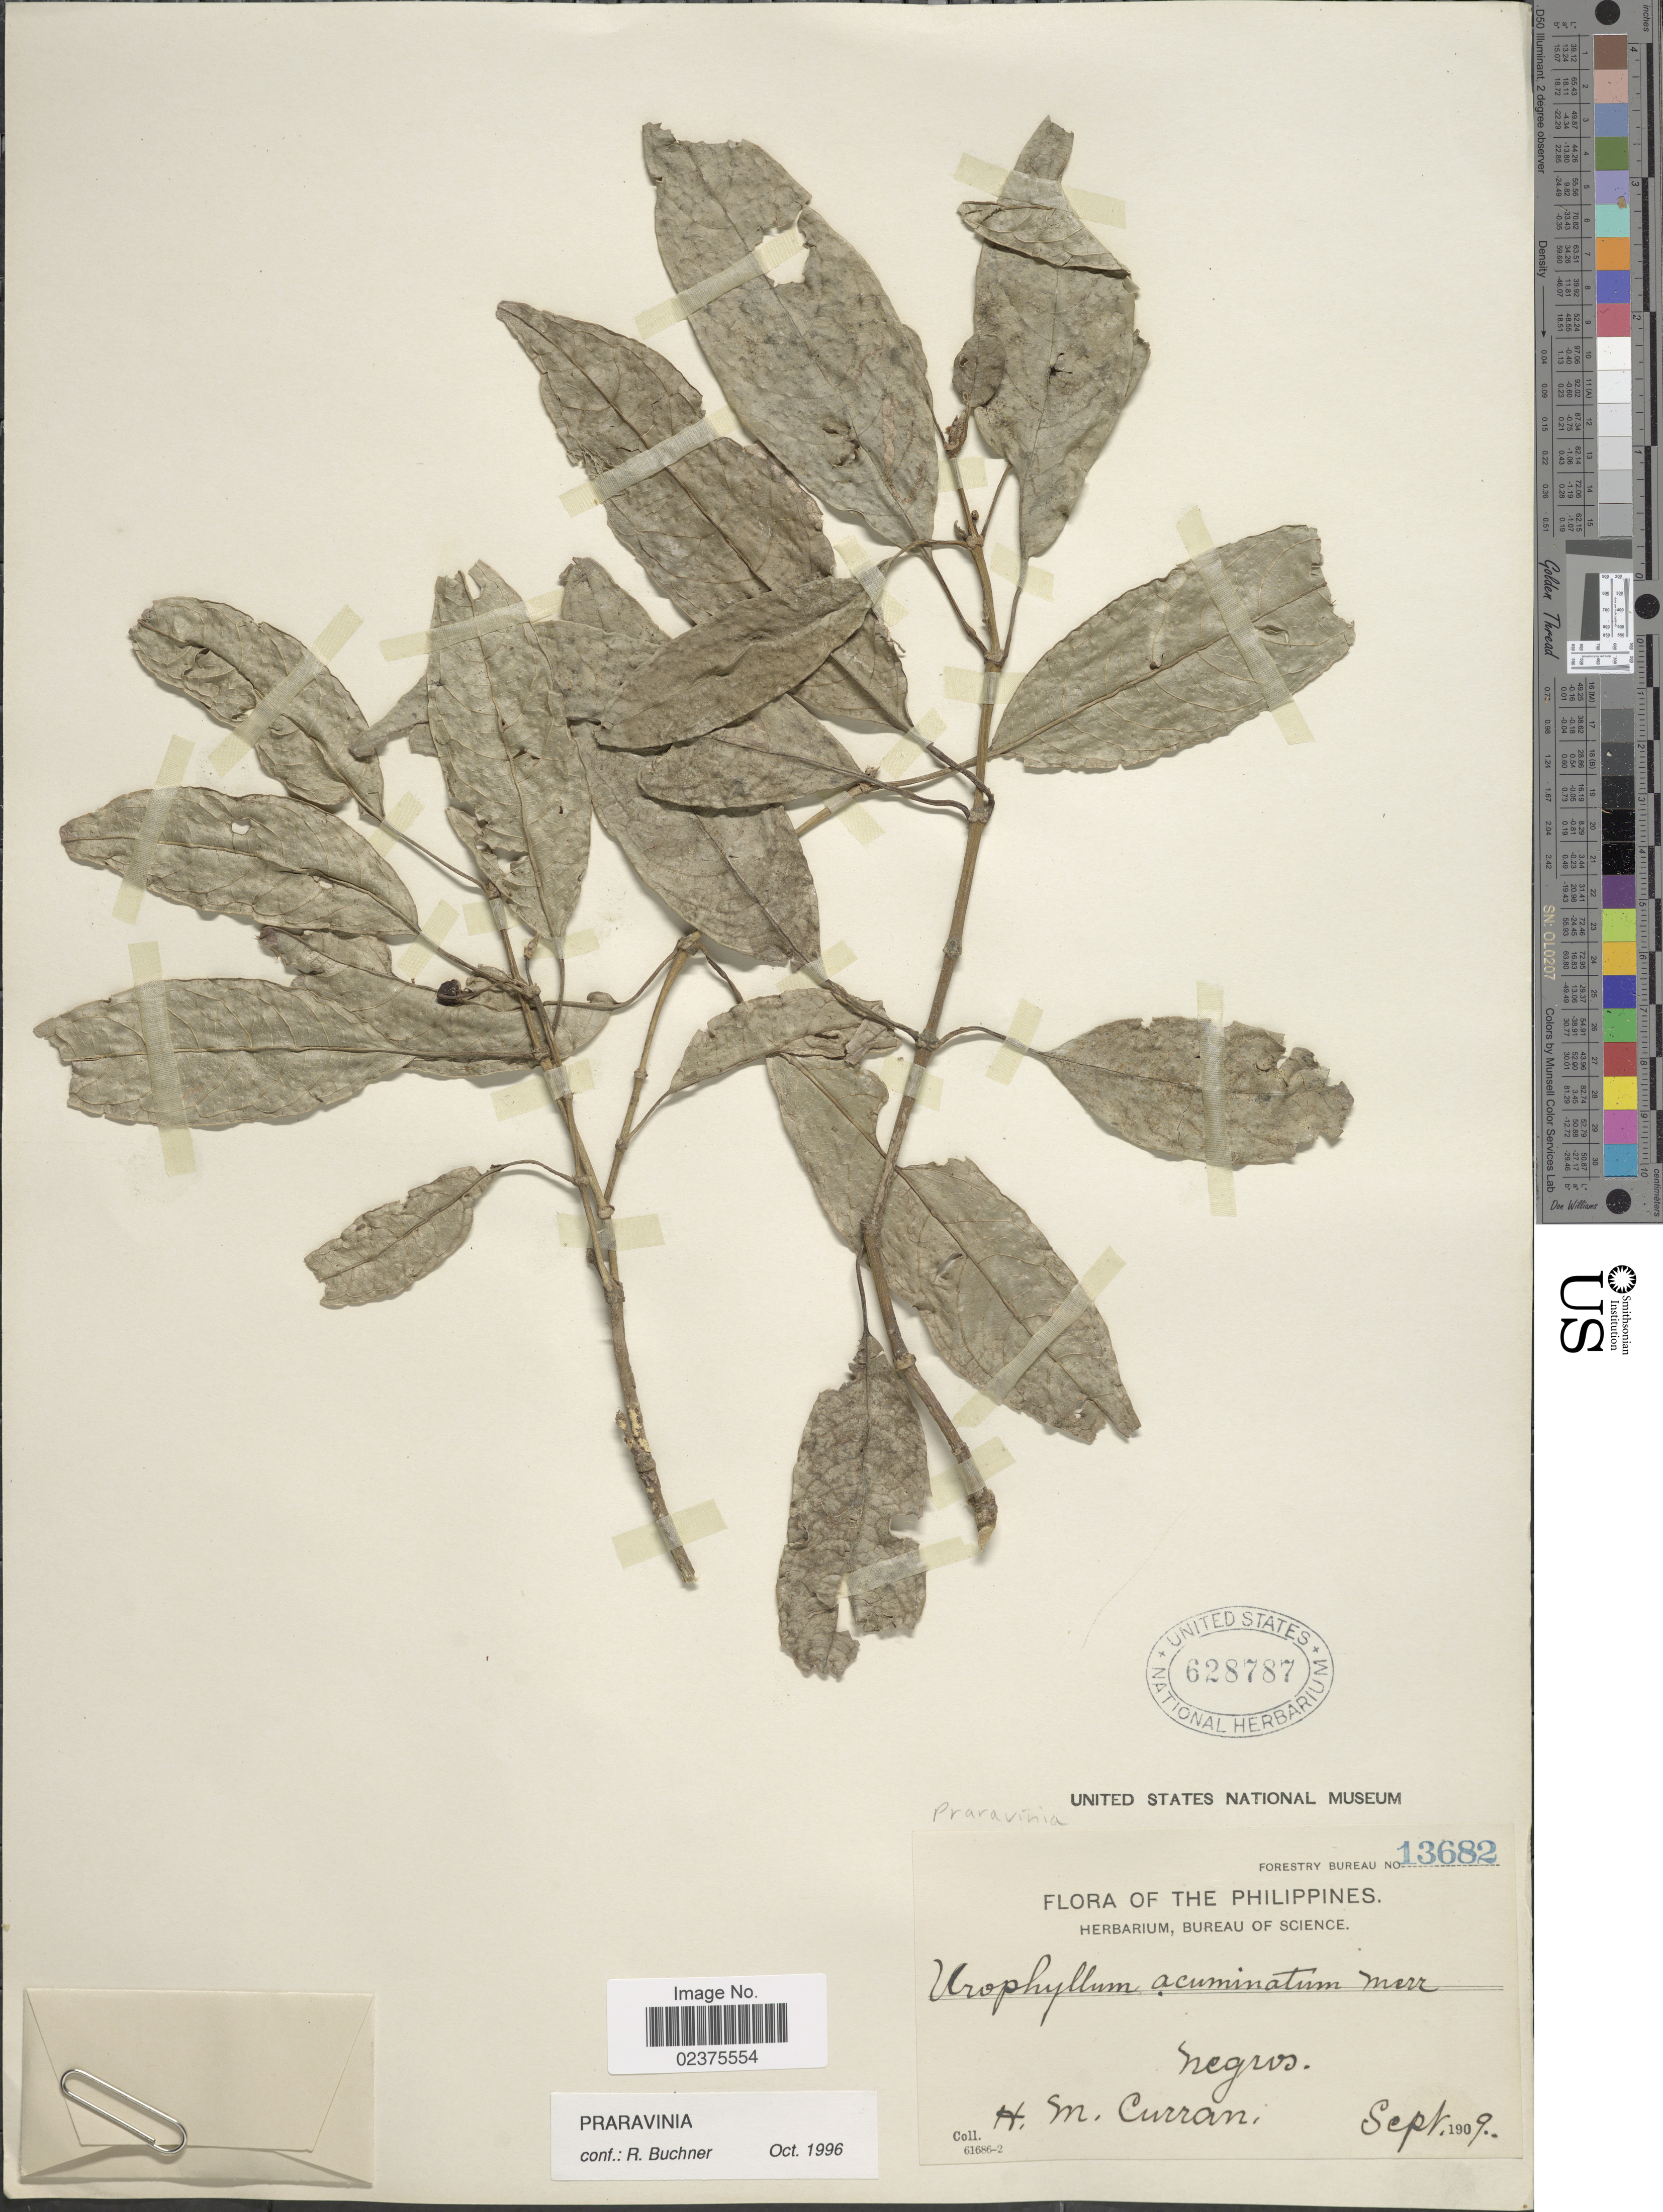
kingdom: Plantae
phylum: Tracheophyta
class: Magnoliopsida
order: Gentianales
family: Rubiaceae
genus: Praravinia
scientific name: Praravinia sp.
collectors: H. M. Curran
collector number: Forestry Bureau 13682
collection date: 1909-09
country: Philippines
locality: Negros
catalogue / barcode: US 628787